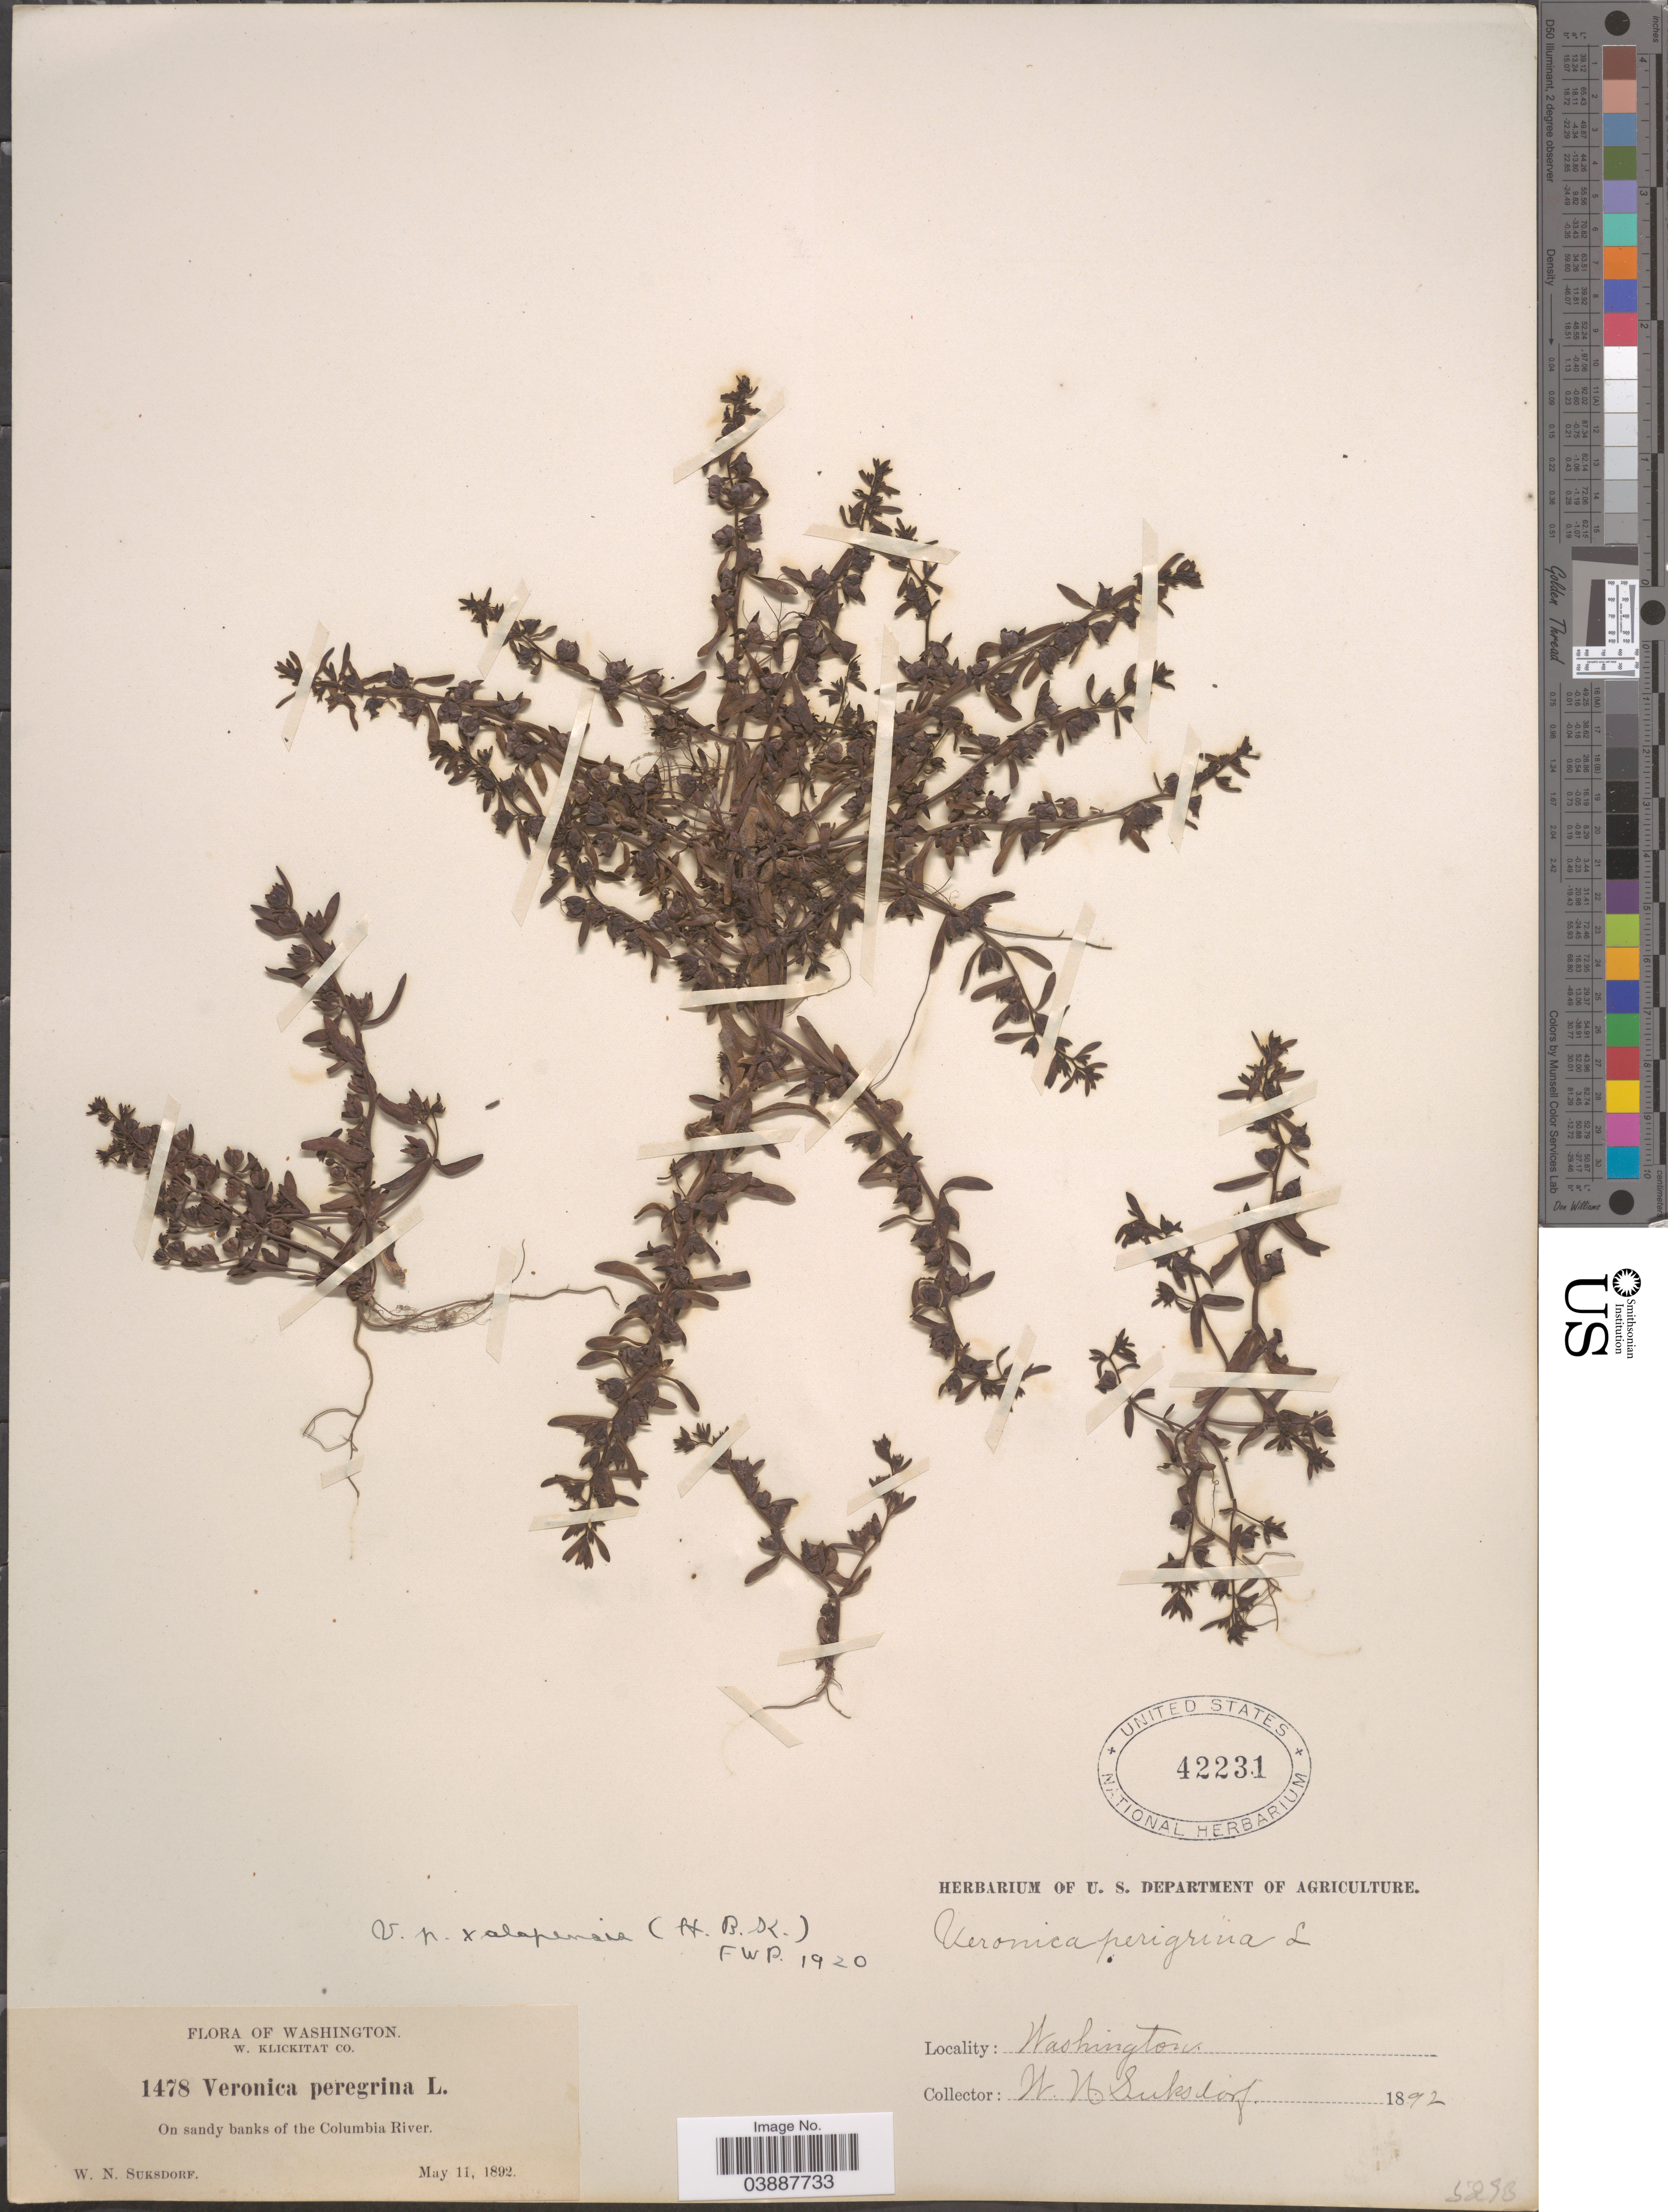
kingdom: Plantae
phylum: Tracheophyta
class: Magnoliopsida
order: Lamiales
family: Plantaginaceae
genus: Veronica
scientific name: Veronica peregrina var. xalapensis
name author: Kunth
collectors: W. N. Suksdorf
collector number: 1478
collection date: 1892-05-11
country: United States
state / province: Washington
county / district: Klickitat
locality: W. Klickitat Co. On sandy banks of Columbia River.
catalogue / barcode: US 42231